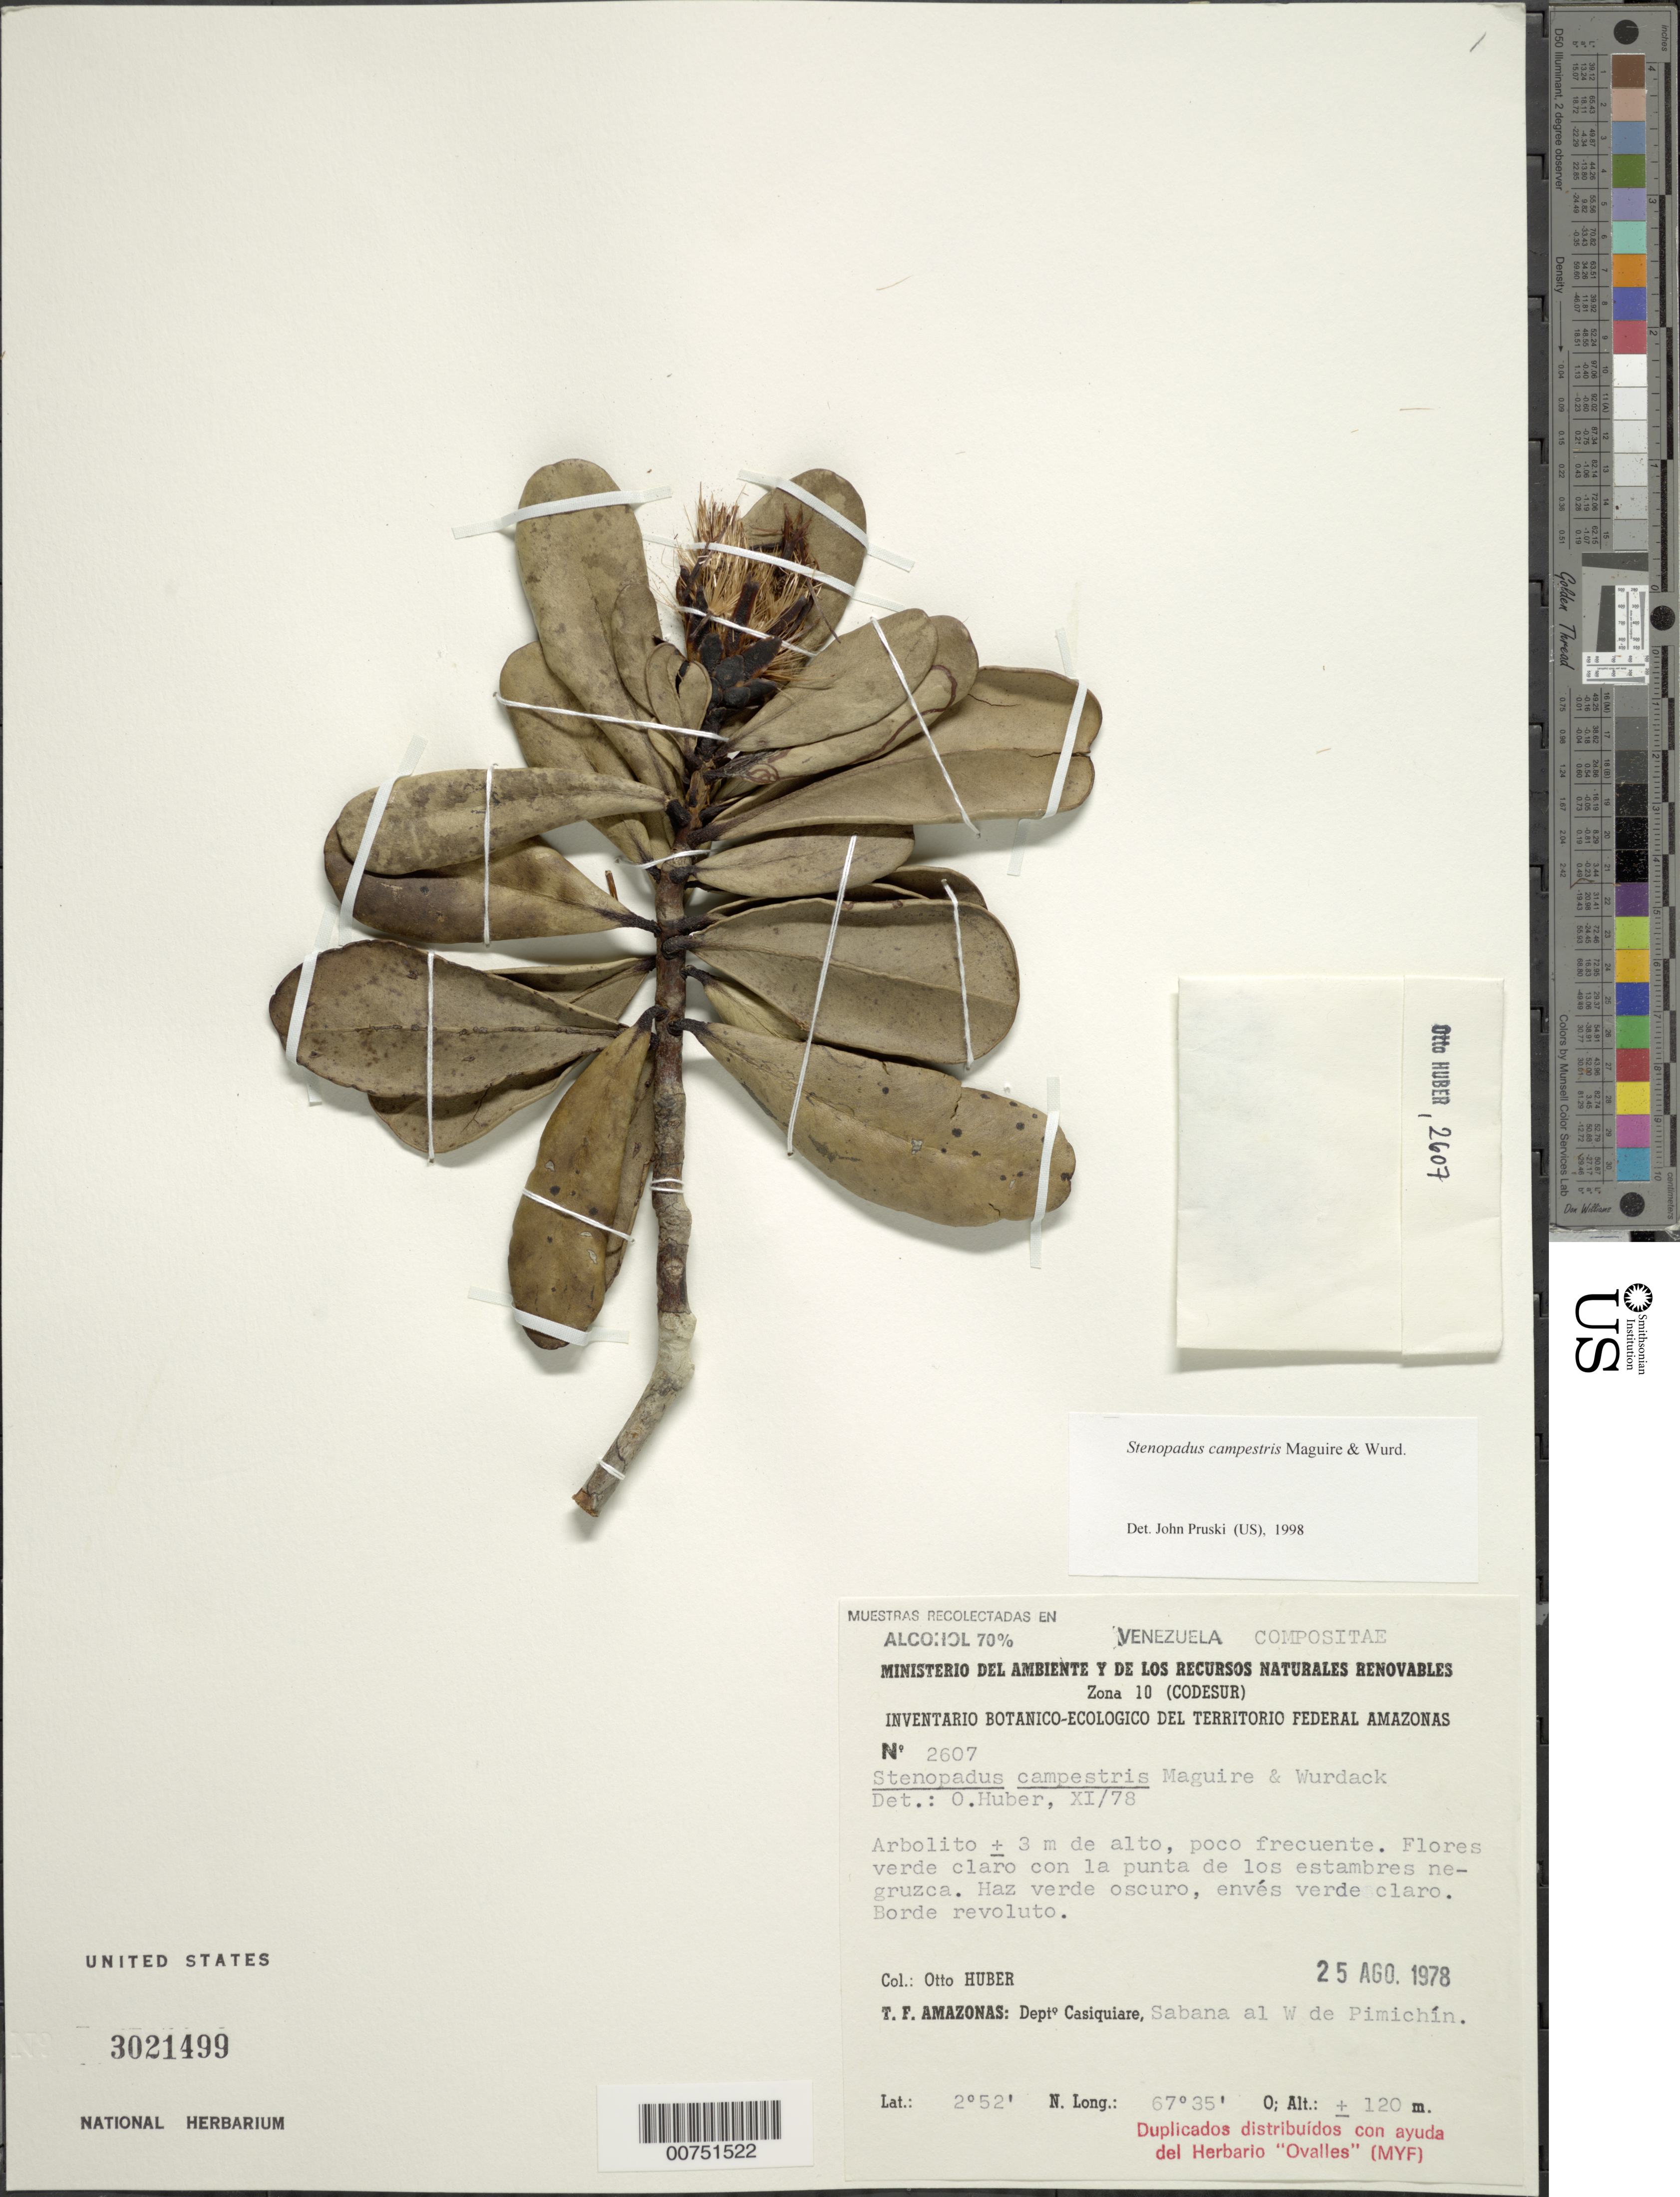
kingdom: Plantae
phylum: Tracheophyta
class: Magnoliopsida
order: Asterales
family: Asteraceae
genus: Stenopadus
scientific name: Stenopadus campestris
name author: Maguire & Wurdack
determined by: Huber, Otto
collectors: O. Huber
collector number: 2607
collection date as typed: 25-Aug-78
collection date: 1978-08-25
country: Venezuela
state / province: Amazonas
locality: Pimichin, al W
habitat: Sabana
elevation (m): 120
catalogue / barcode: US 3021499